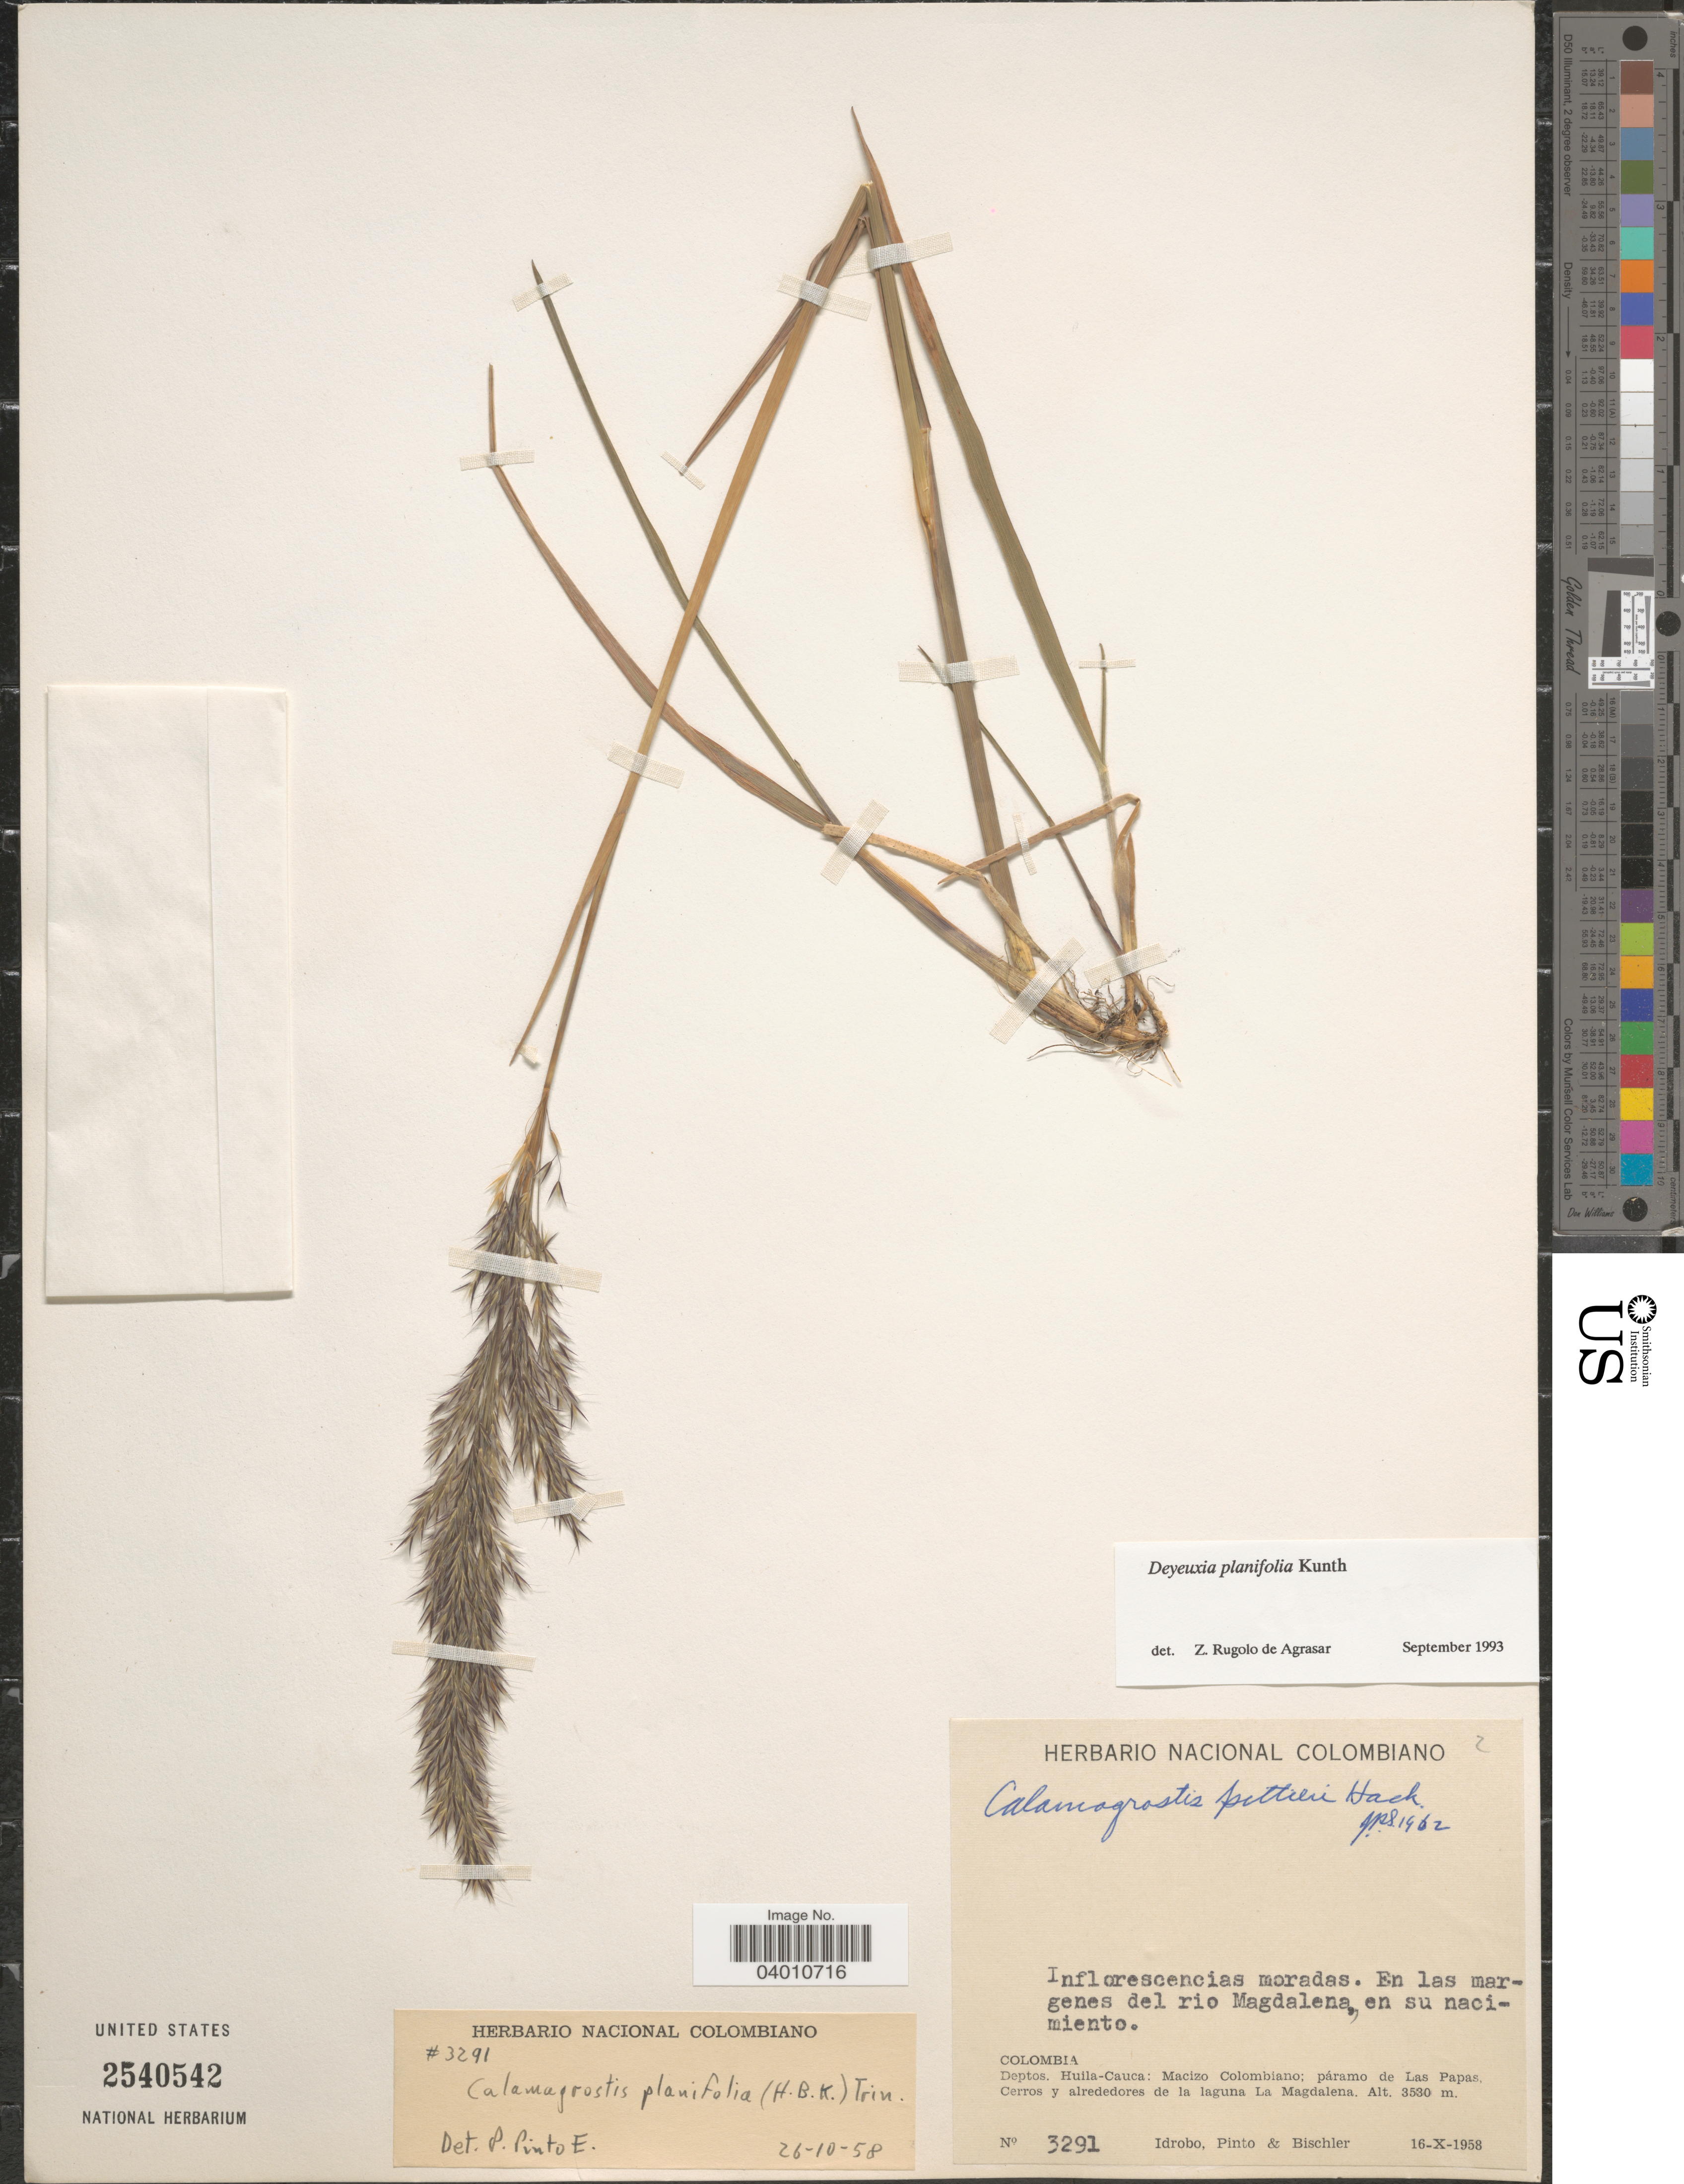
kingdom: Plantae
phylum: Tracheophyta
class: Liliopsida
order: Poales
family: Poaceae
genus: Peyritschia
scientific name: Peyritschia planifolia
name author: (Kunth) P.M. Peterson et al.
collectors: -- Idrobo, Pinto, -- & -. Bischler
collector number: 3291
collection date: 1958-10-16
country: Colombia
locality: En las margenes del rio Magdalen, en su nacimiento. Deptos. Huila-Cauca: Macizo Colombiano: páramo de Las Papas, Cerros y alrededores de la laguna La Magdalena.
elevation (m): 3530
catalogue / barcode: US 2540542